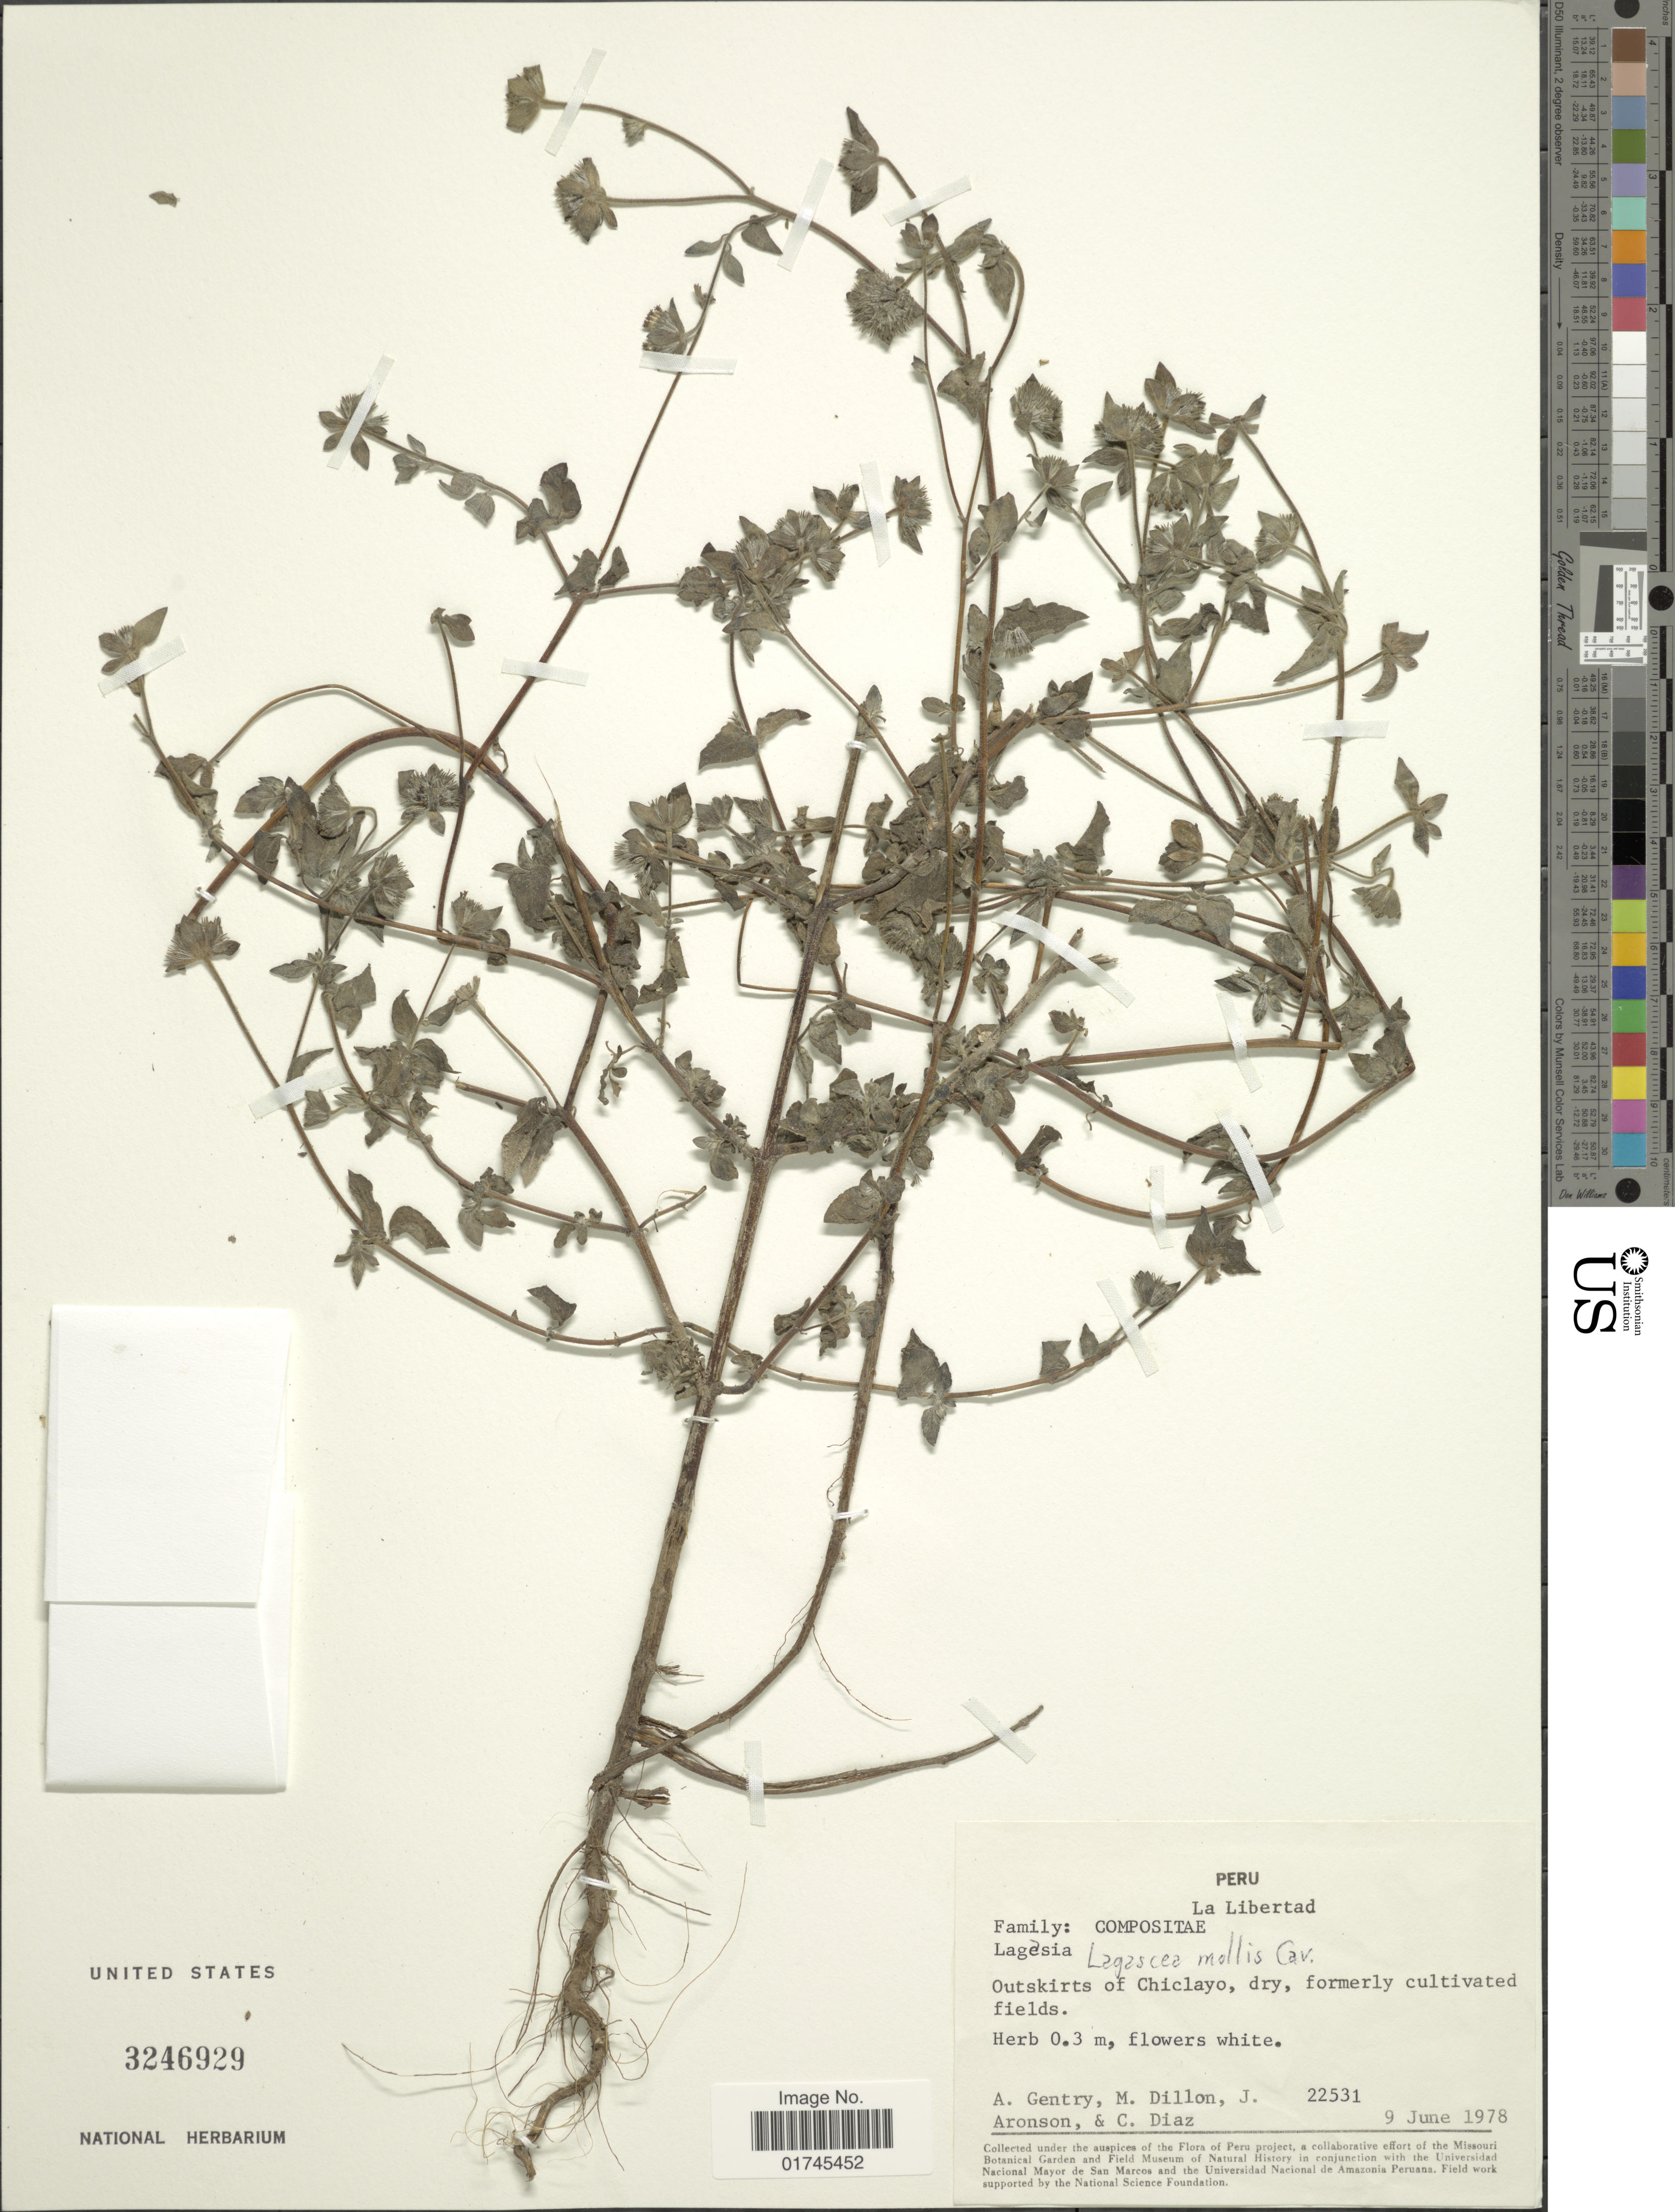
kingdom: Plantae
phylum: Tracheophyta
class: Magnoliopsida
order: Asterales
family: Asteraceae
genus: Lagascea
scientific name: Lagascea mollis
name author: Cav.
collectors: A. H. Gentry, M. O. Dillon, J. Aronson & C. Díaz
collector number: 22531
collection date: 1978-06-09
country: Peru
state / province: La Libertad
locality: Outskirts of Chiclayo, dry, formerly cultivated fields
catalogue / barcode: US 3246929